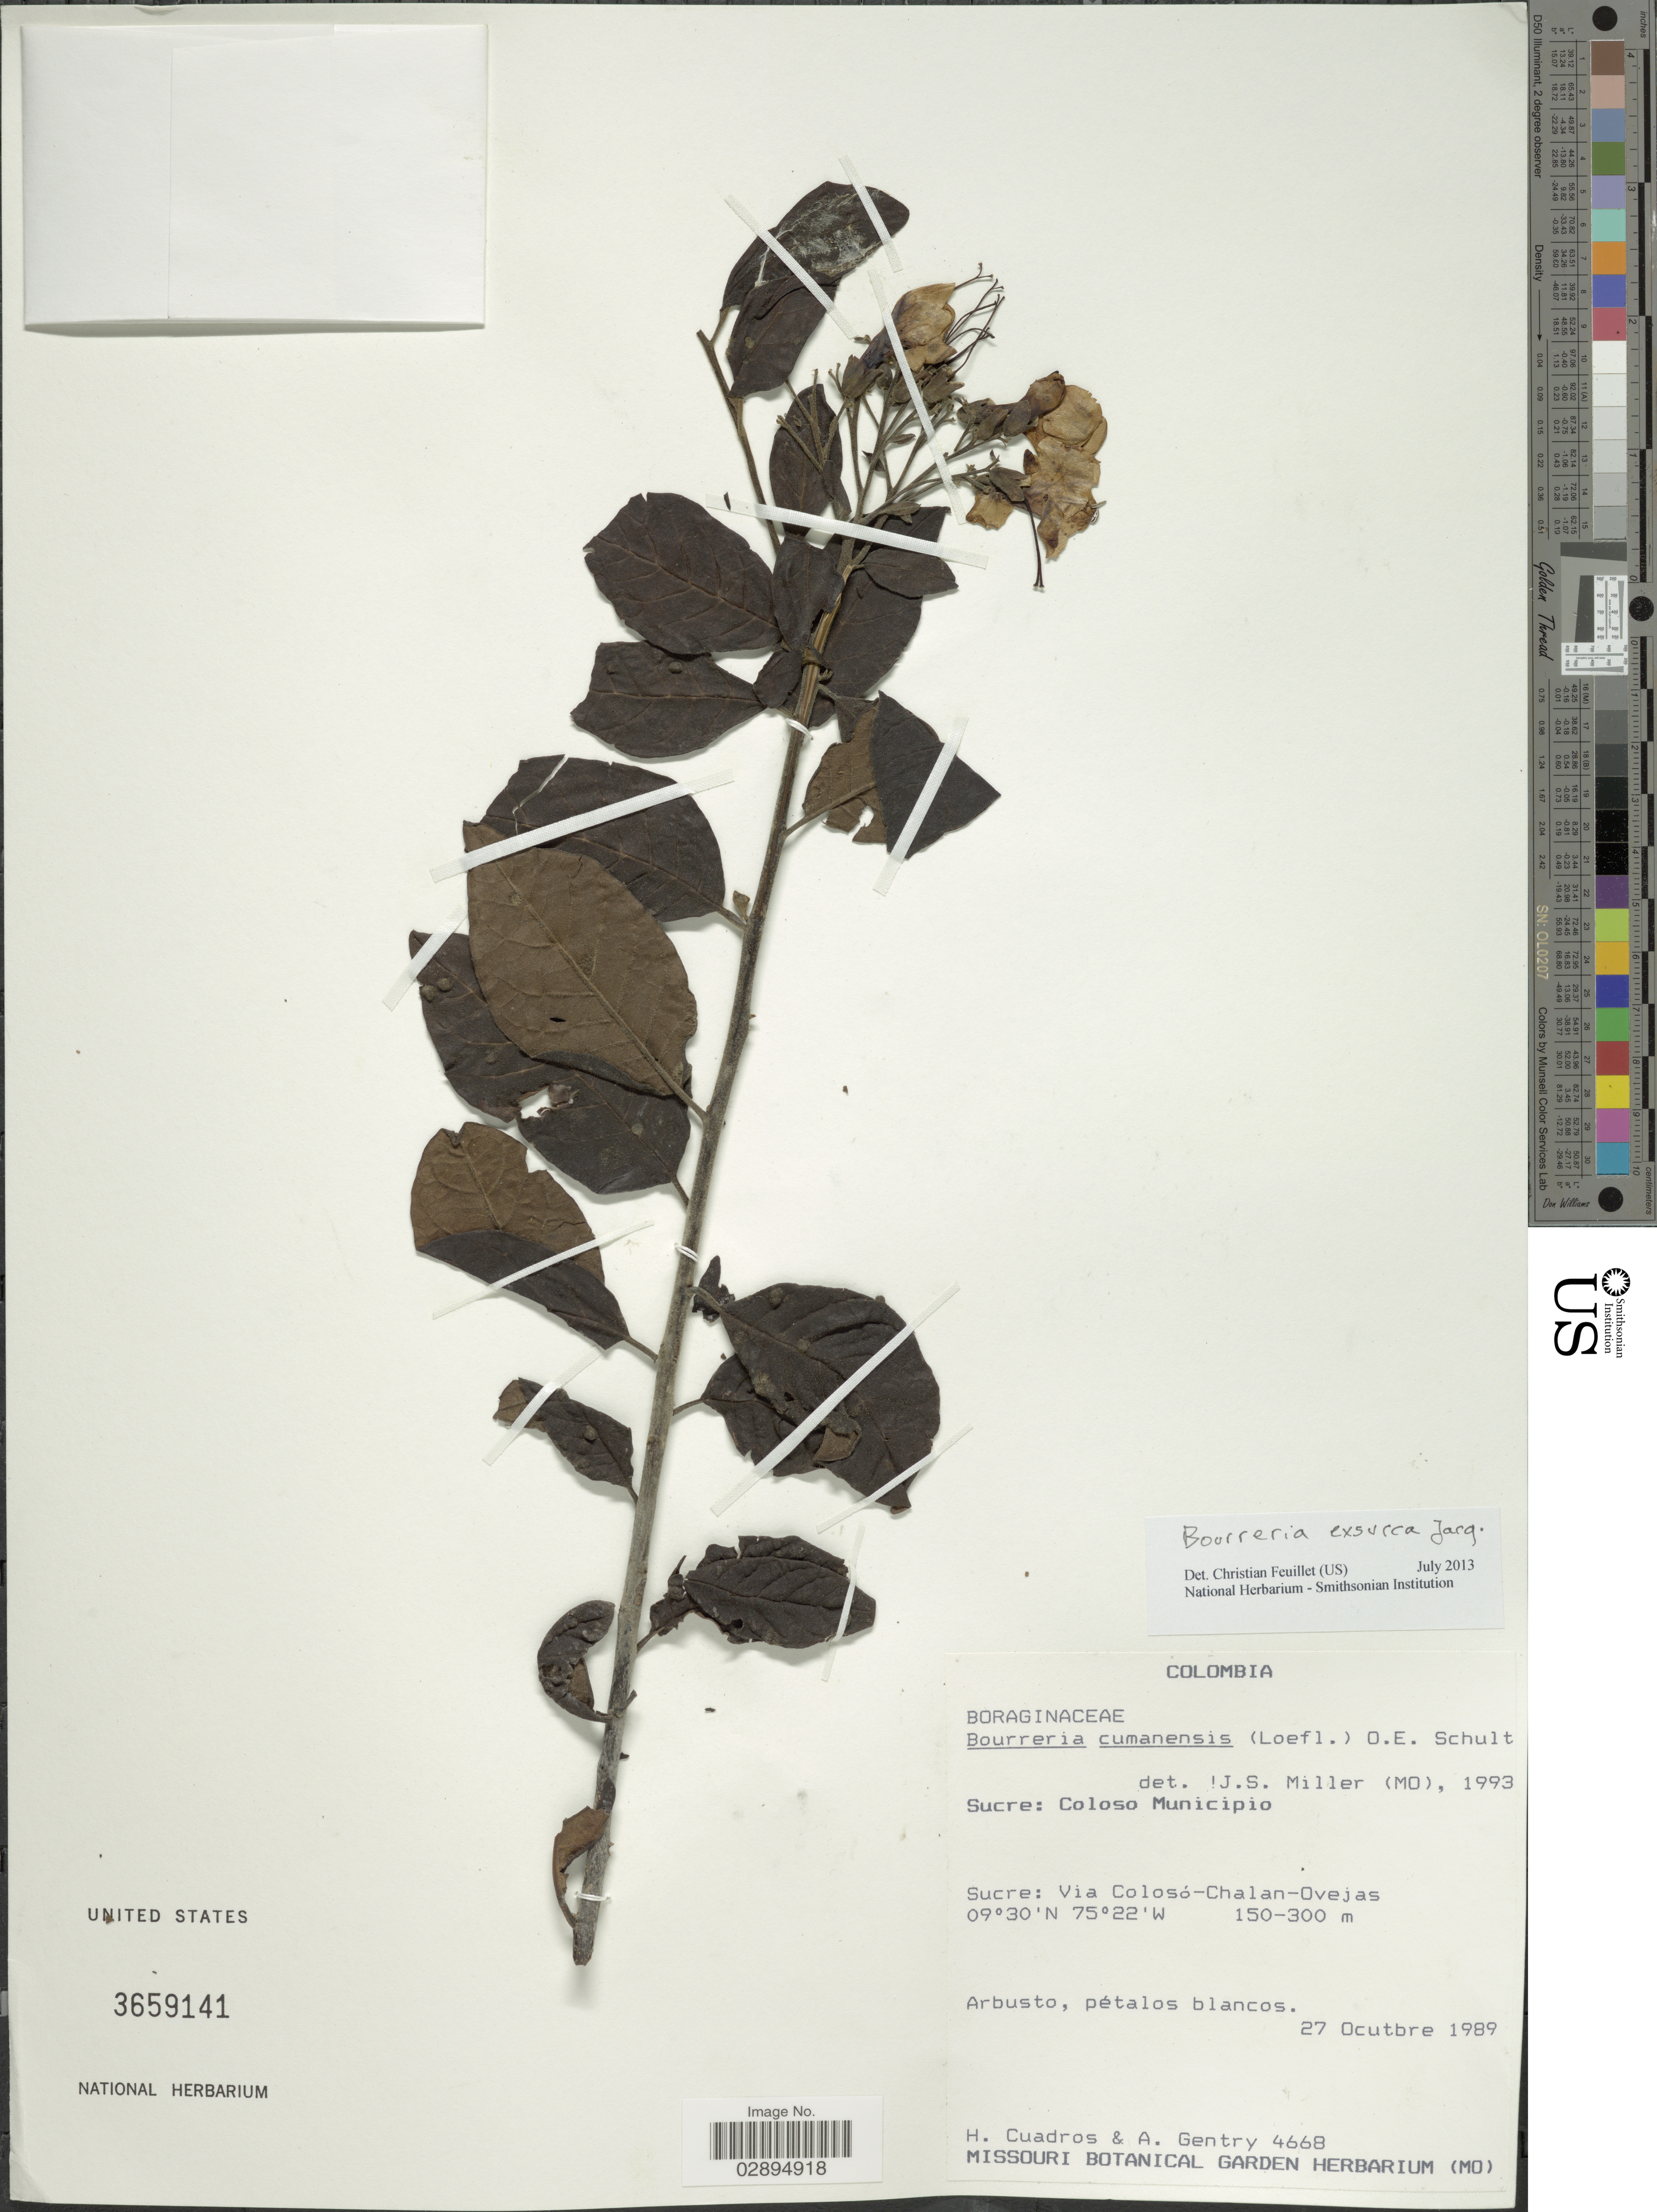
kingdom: Plantae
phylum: Tracheophyta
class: Magnoliopsida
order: Boraginales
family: Ehretiaceae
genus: Bourreria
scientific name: Bourreria exsucca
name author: (L.) Jacq.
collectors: H. Cuadros & A. H. Gentry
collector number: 4668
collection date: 1989-10-27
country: Colombia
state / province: Sucre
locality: Coloso Municipio. Sucre: Via Colosó-Chalan-Ovejas.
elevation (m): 150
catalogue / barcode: US 3659141